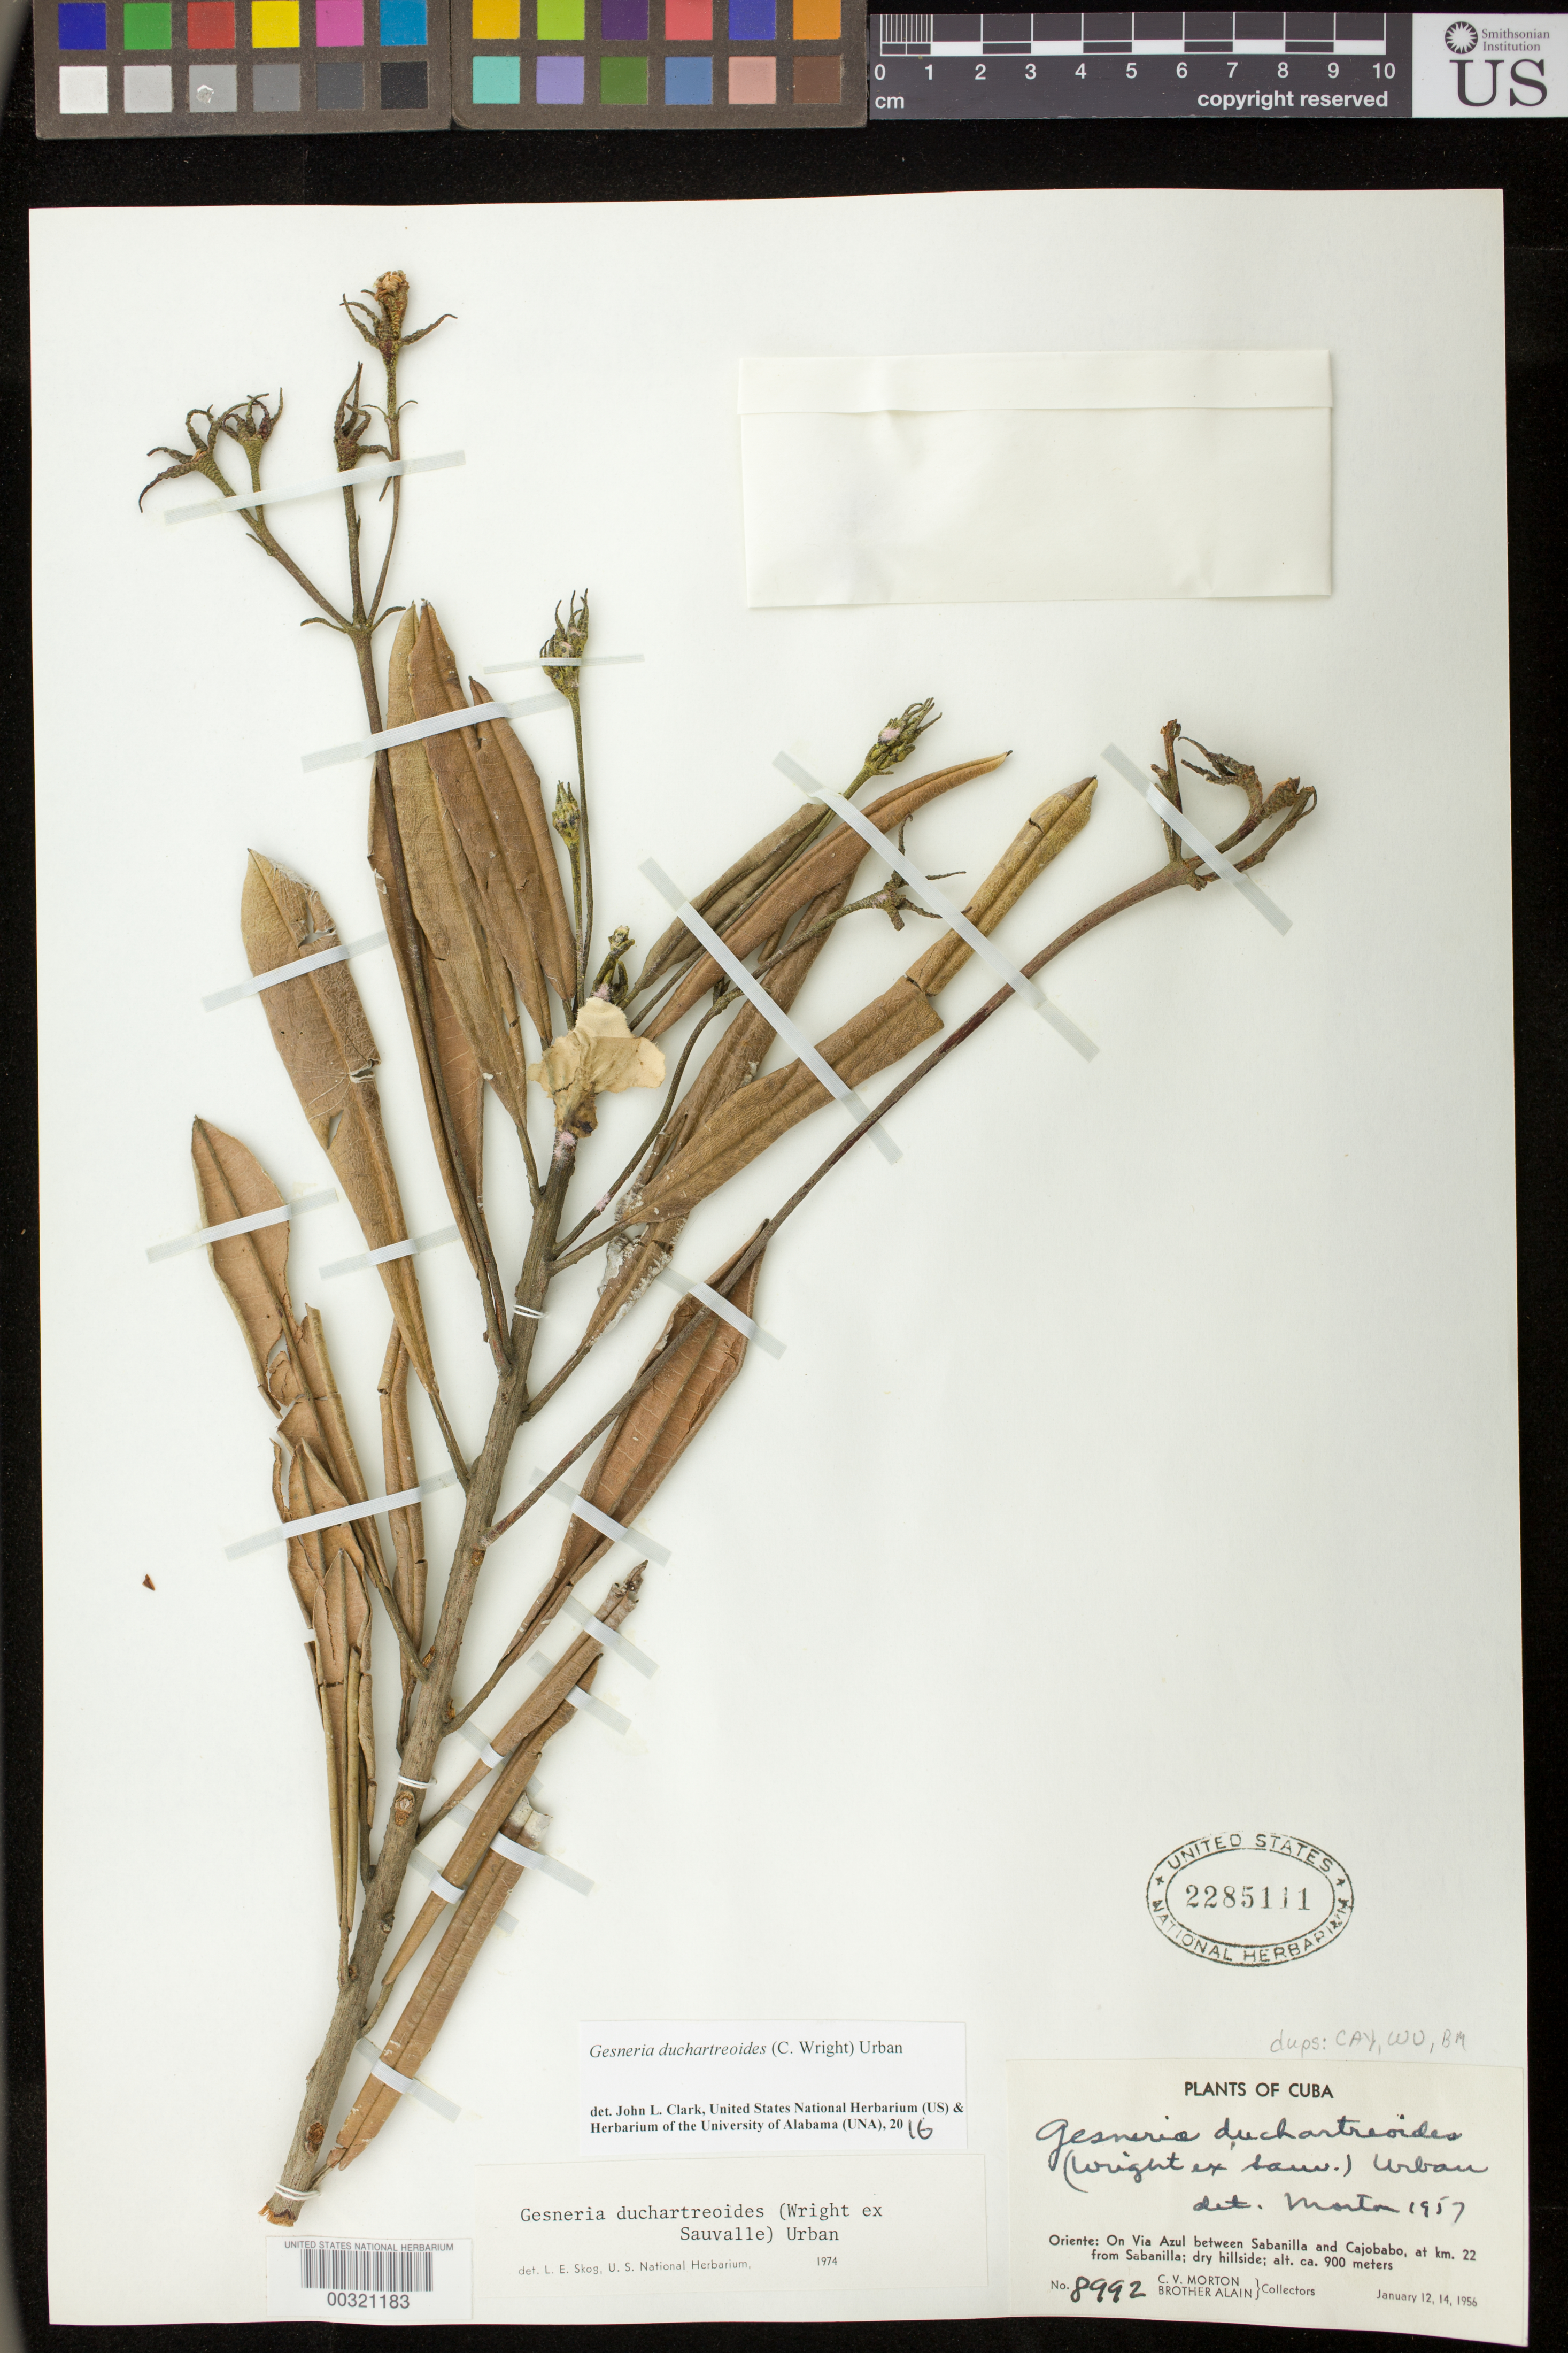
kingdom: Plantae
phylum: Tracheophyta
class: Magnoliopsida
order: Lamiales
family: Gesneriaceae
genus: Gesneria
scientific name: Gesneria duchartreoides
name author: (C. Wright) Urb.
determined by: Clark, J. L., (SEL), The Marie Selby Botanical Garden (UNITED STATES)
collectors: C. V. Morton & A. H. Liogier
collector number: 8992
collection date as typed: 12-14 Jan 1956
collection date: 1956-01-12/1956-01-14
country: Cuba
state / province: Oriente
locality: On the Via Azul between Sabanilla and Cajobabo, at km 22 from Sabanilla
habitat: Dry hillside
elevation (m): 900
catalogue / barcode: US 2285111